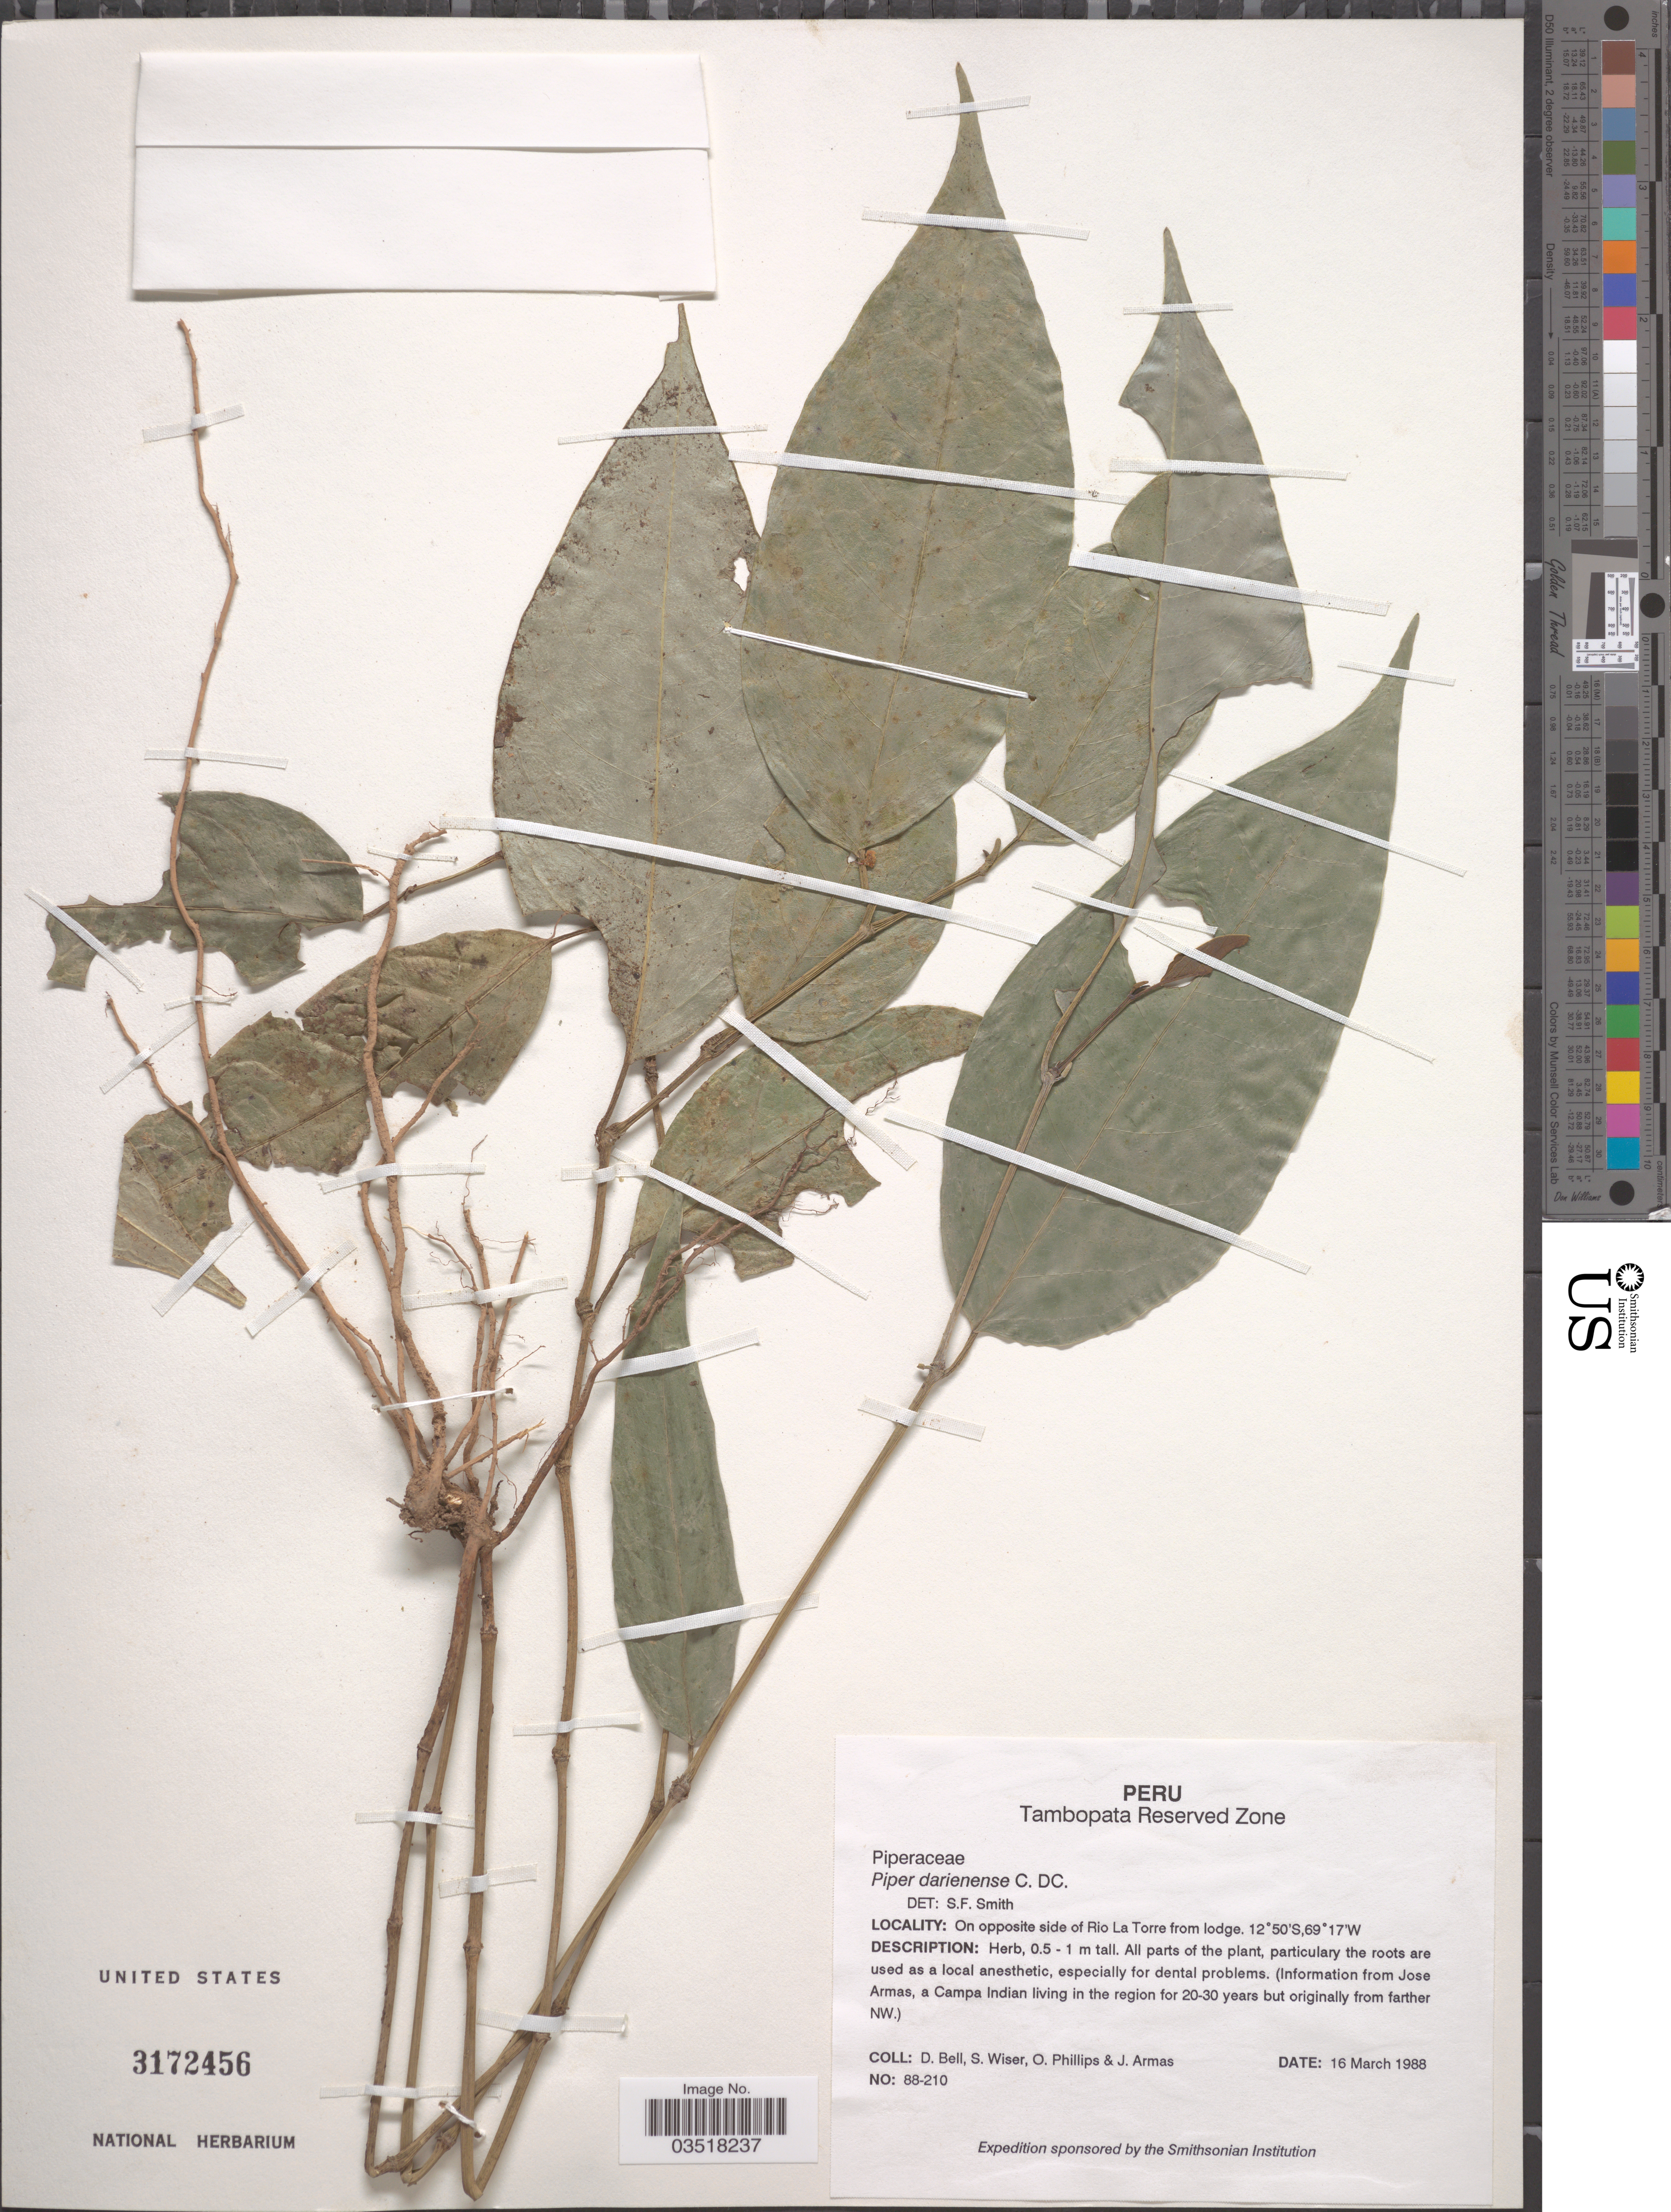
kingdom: Plantae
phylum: Tracheophyta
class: Magnoliopsida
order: Piperales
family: Piperaceae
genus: Piper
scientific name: Piper darienense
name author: C. DC.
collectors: D. A. Bell, S. Wiser, O. Phillips & J. Armas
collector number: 88-210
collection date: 1988-03-16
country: Peru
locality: Tambopata Reserved Zone. On opposite side of Rio La Torre from lodge.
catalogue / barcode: US 3172456